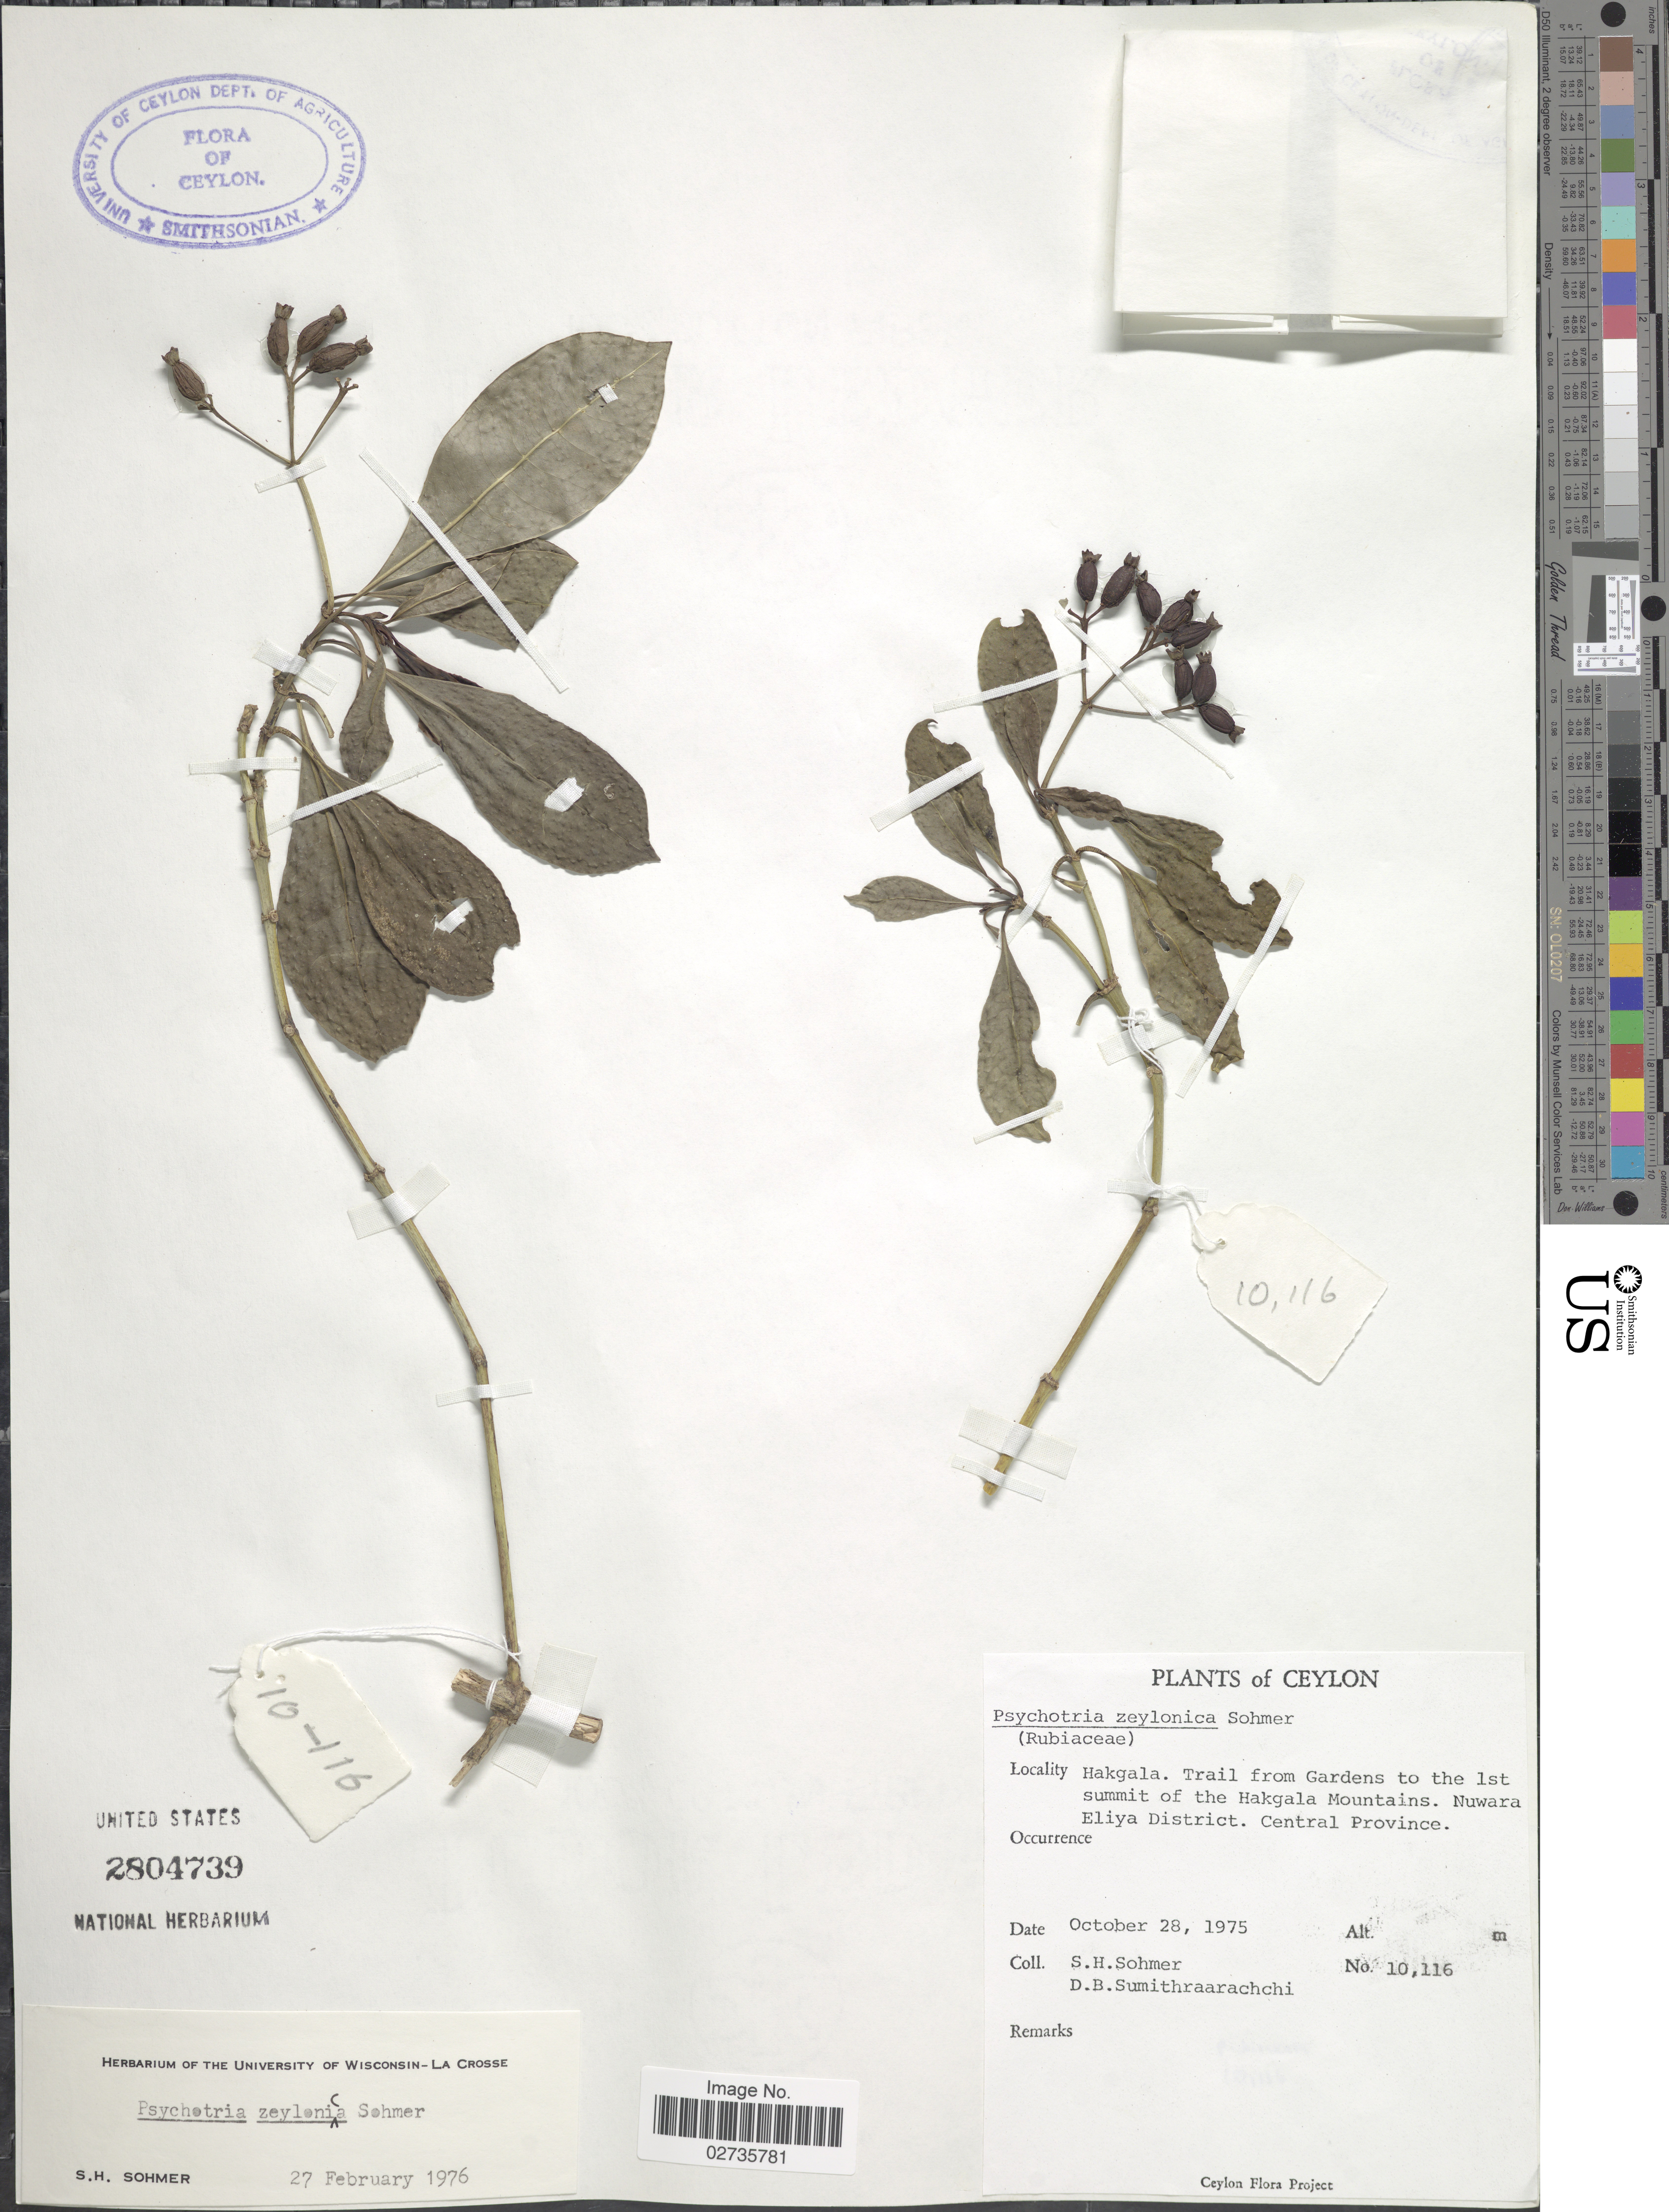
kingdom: Plantae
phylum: Tracheophyta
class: Magnoliopsida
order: Gentianales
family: Rubiaceae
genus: Psychotria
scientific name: Psychotria zeylanica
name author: Sohmer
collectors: S. H. Sohmer & D. B. Sumithraarachchi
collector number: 10116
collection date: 1975-10-28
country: Sri Lanka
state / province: Central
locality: Ceylon, Hakgala. Trail from Gardens to the 1st summit of the Hakgala mountains. Nuwara Eliya District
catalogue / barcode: US 2804739